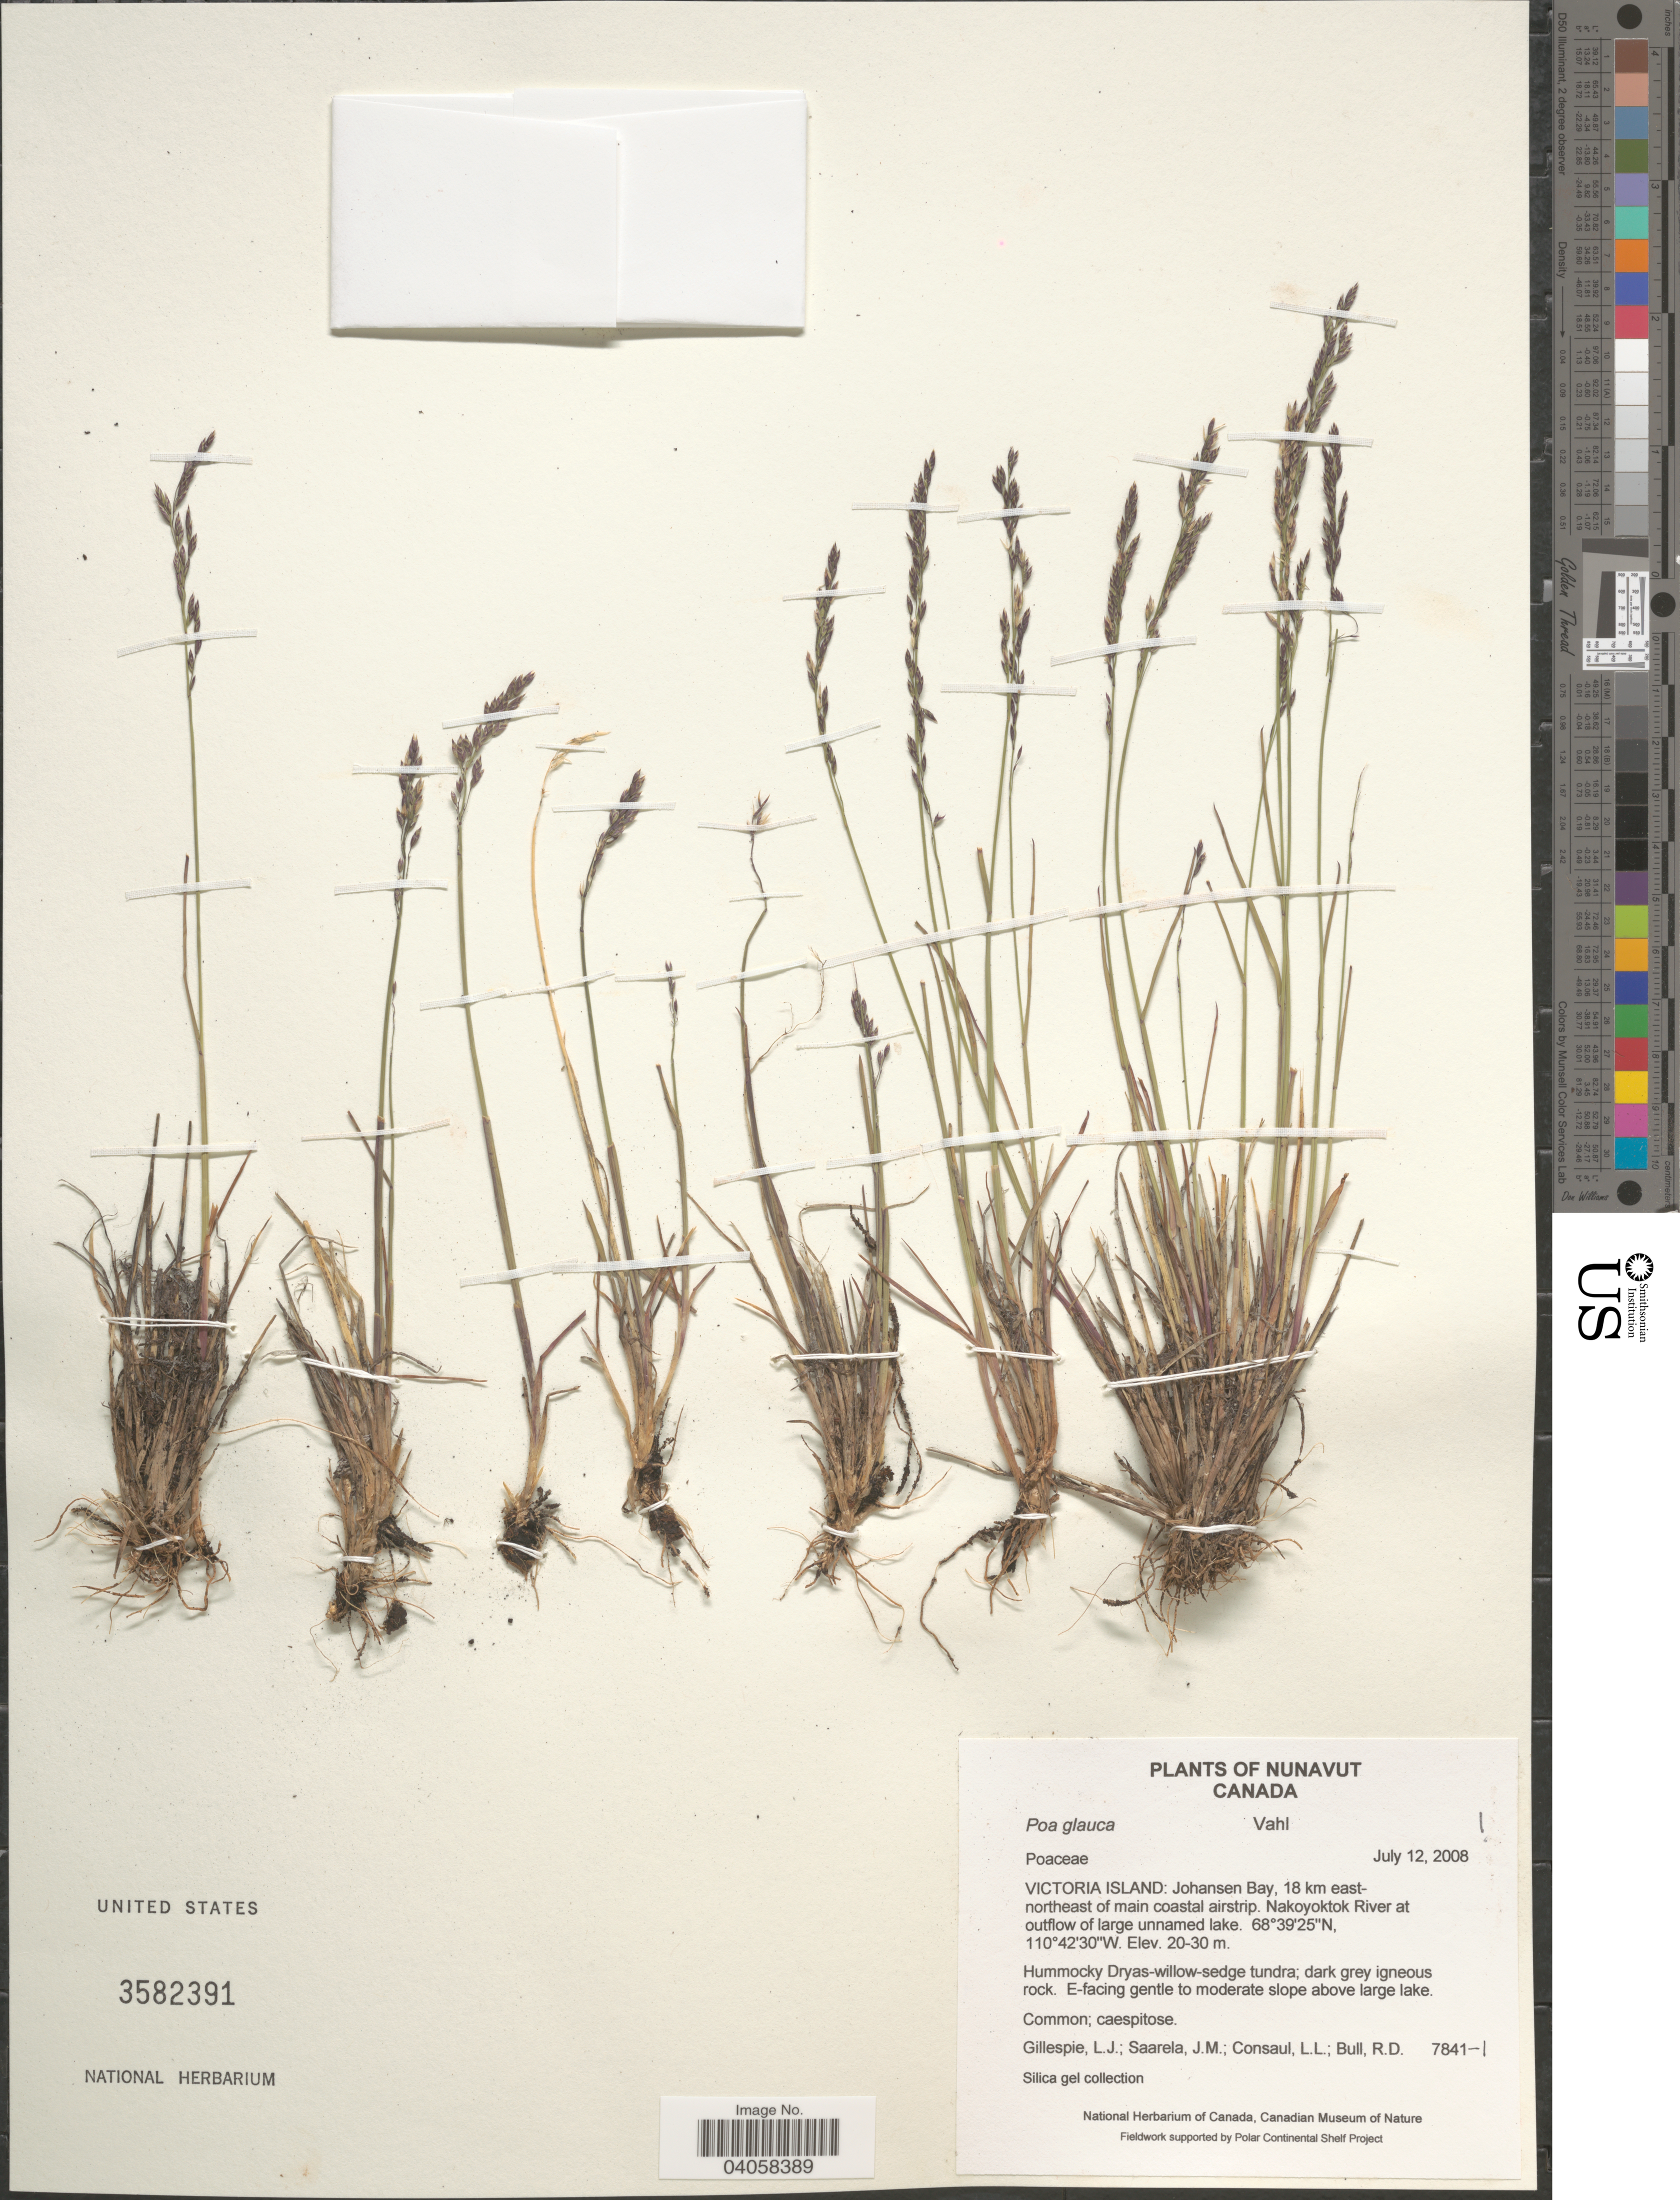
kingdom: Plantae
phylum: Tracheophyta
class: Liliopsida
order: Poales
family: Poaceae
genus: Poa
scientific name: Poa glauca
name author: Vahl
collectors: L. Gillespie, J. Saarela, L. Consaul & R. Bull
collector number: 7841-1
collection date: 2008-07-12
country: Canada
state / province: Nunavut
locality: Victoria Island: Johansen Bay, 18 km east-northeast of main coastal airstrip. Nakoyoktok River at outflow of large unnamed lake.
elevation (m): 20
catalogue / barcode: US 3582391